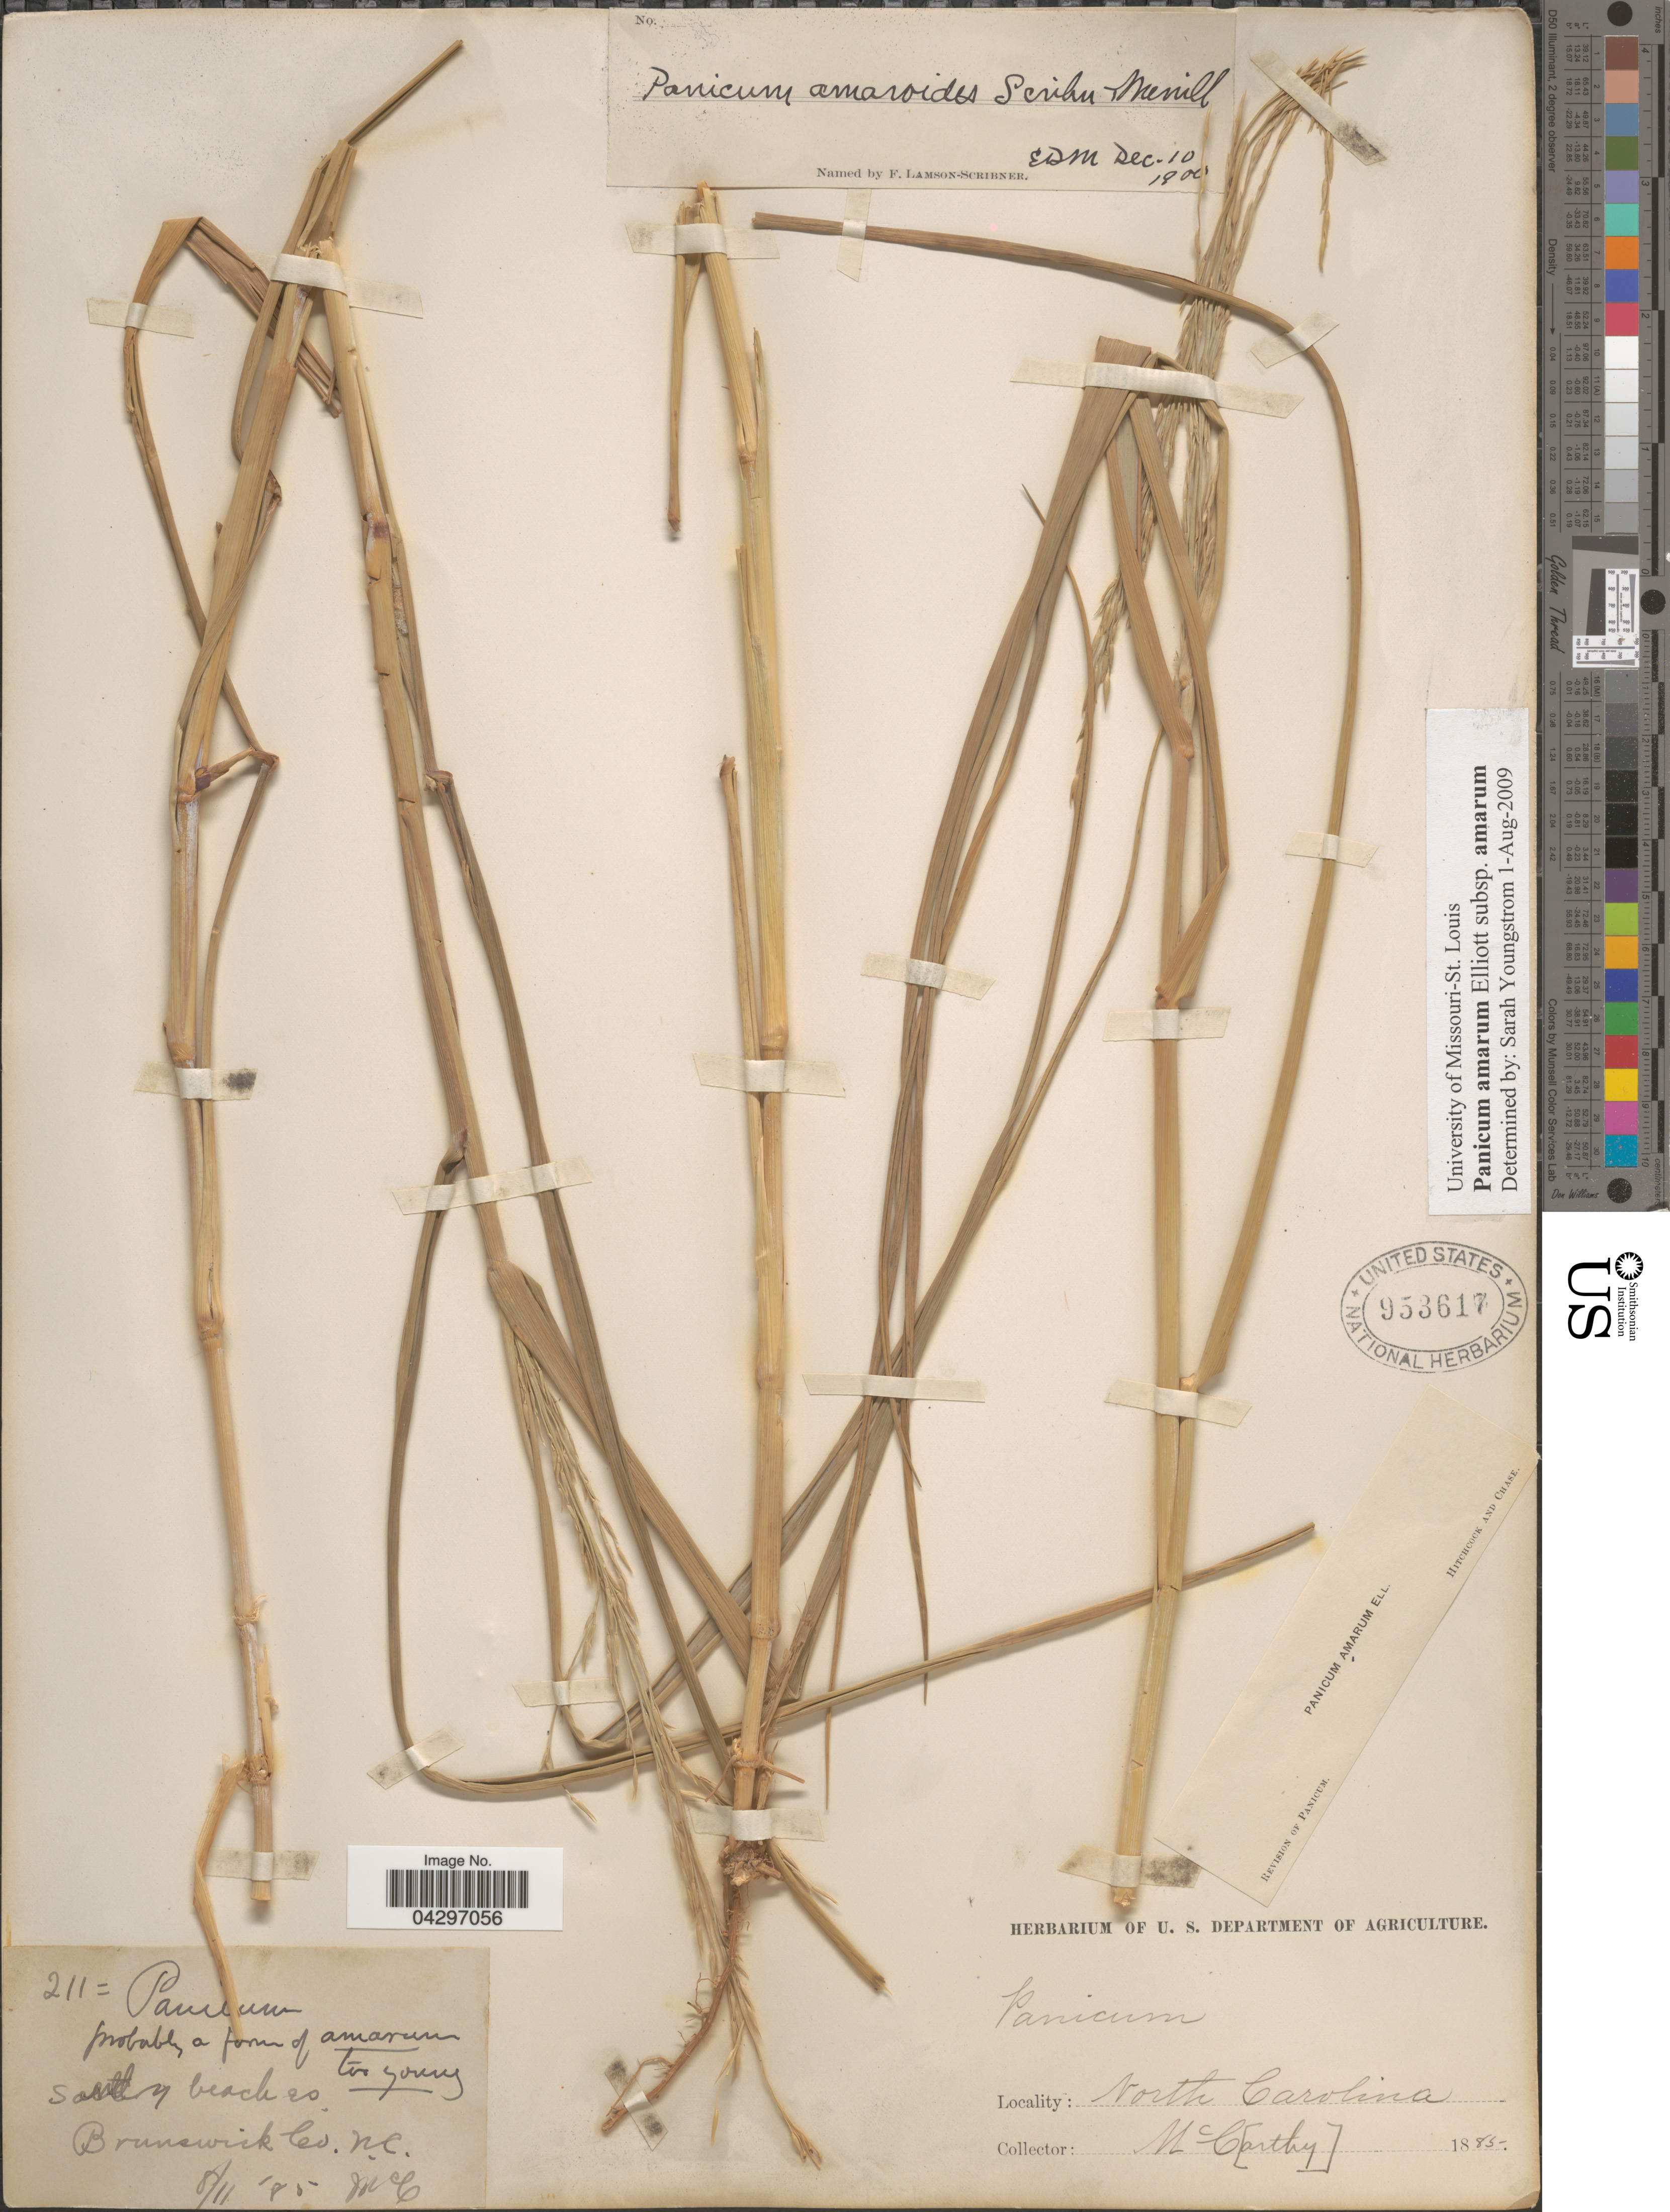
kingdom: Plantae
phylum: Tracheophyta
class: Liliopsida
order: Poales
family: Poaceae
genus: Panicum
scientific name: Panicum amarum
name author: Elliott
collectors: -- McCarthy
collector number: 211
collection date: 1885-08-11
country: United States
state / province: North Carolina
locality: Sandy beaches, Brunswick Co.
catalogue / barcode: US 953617